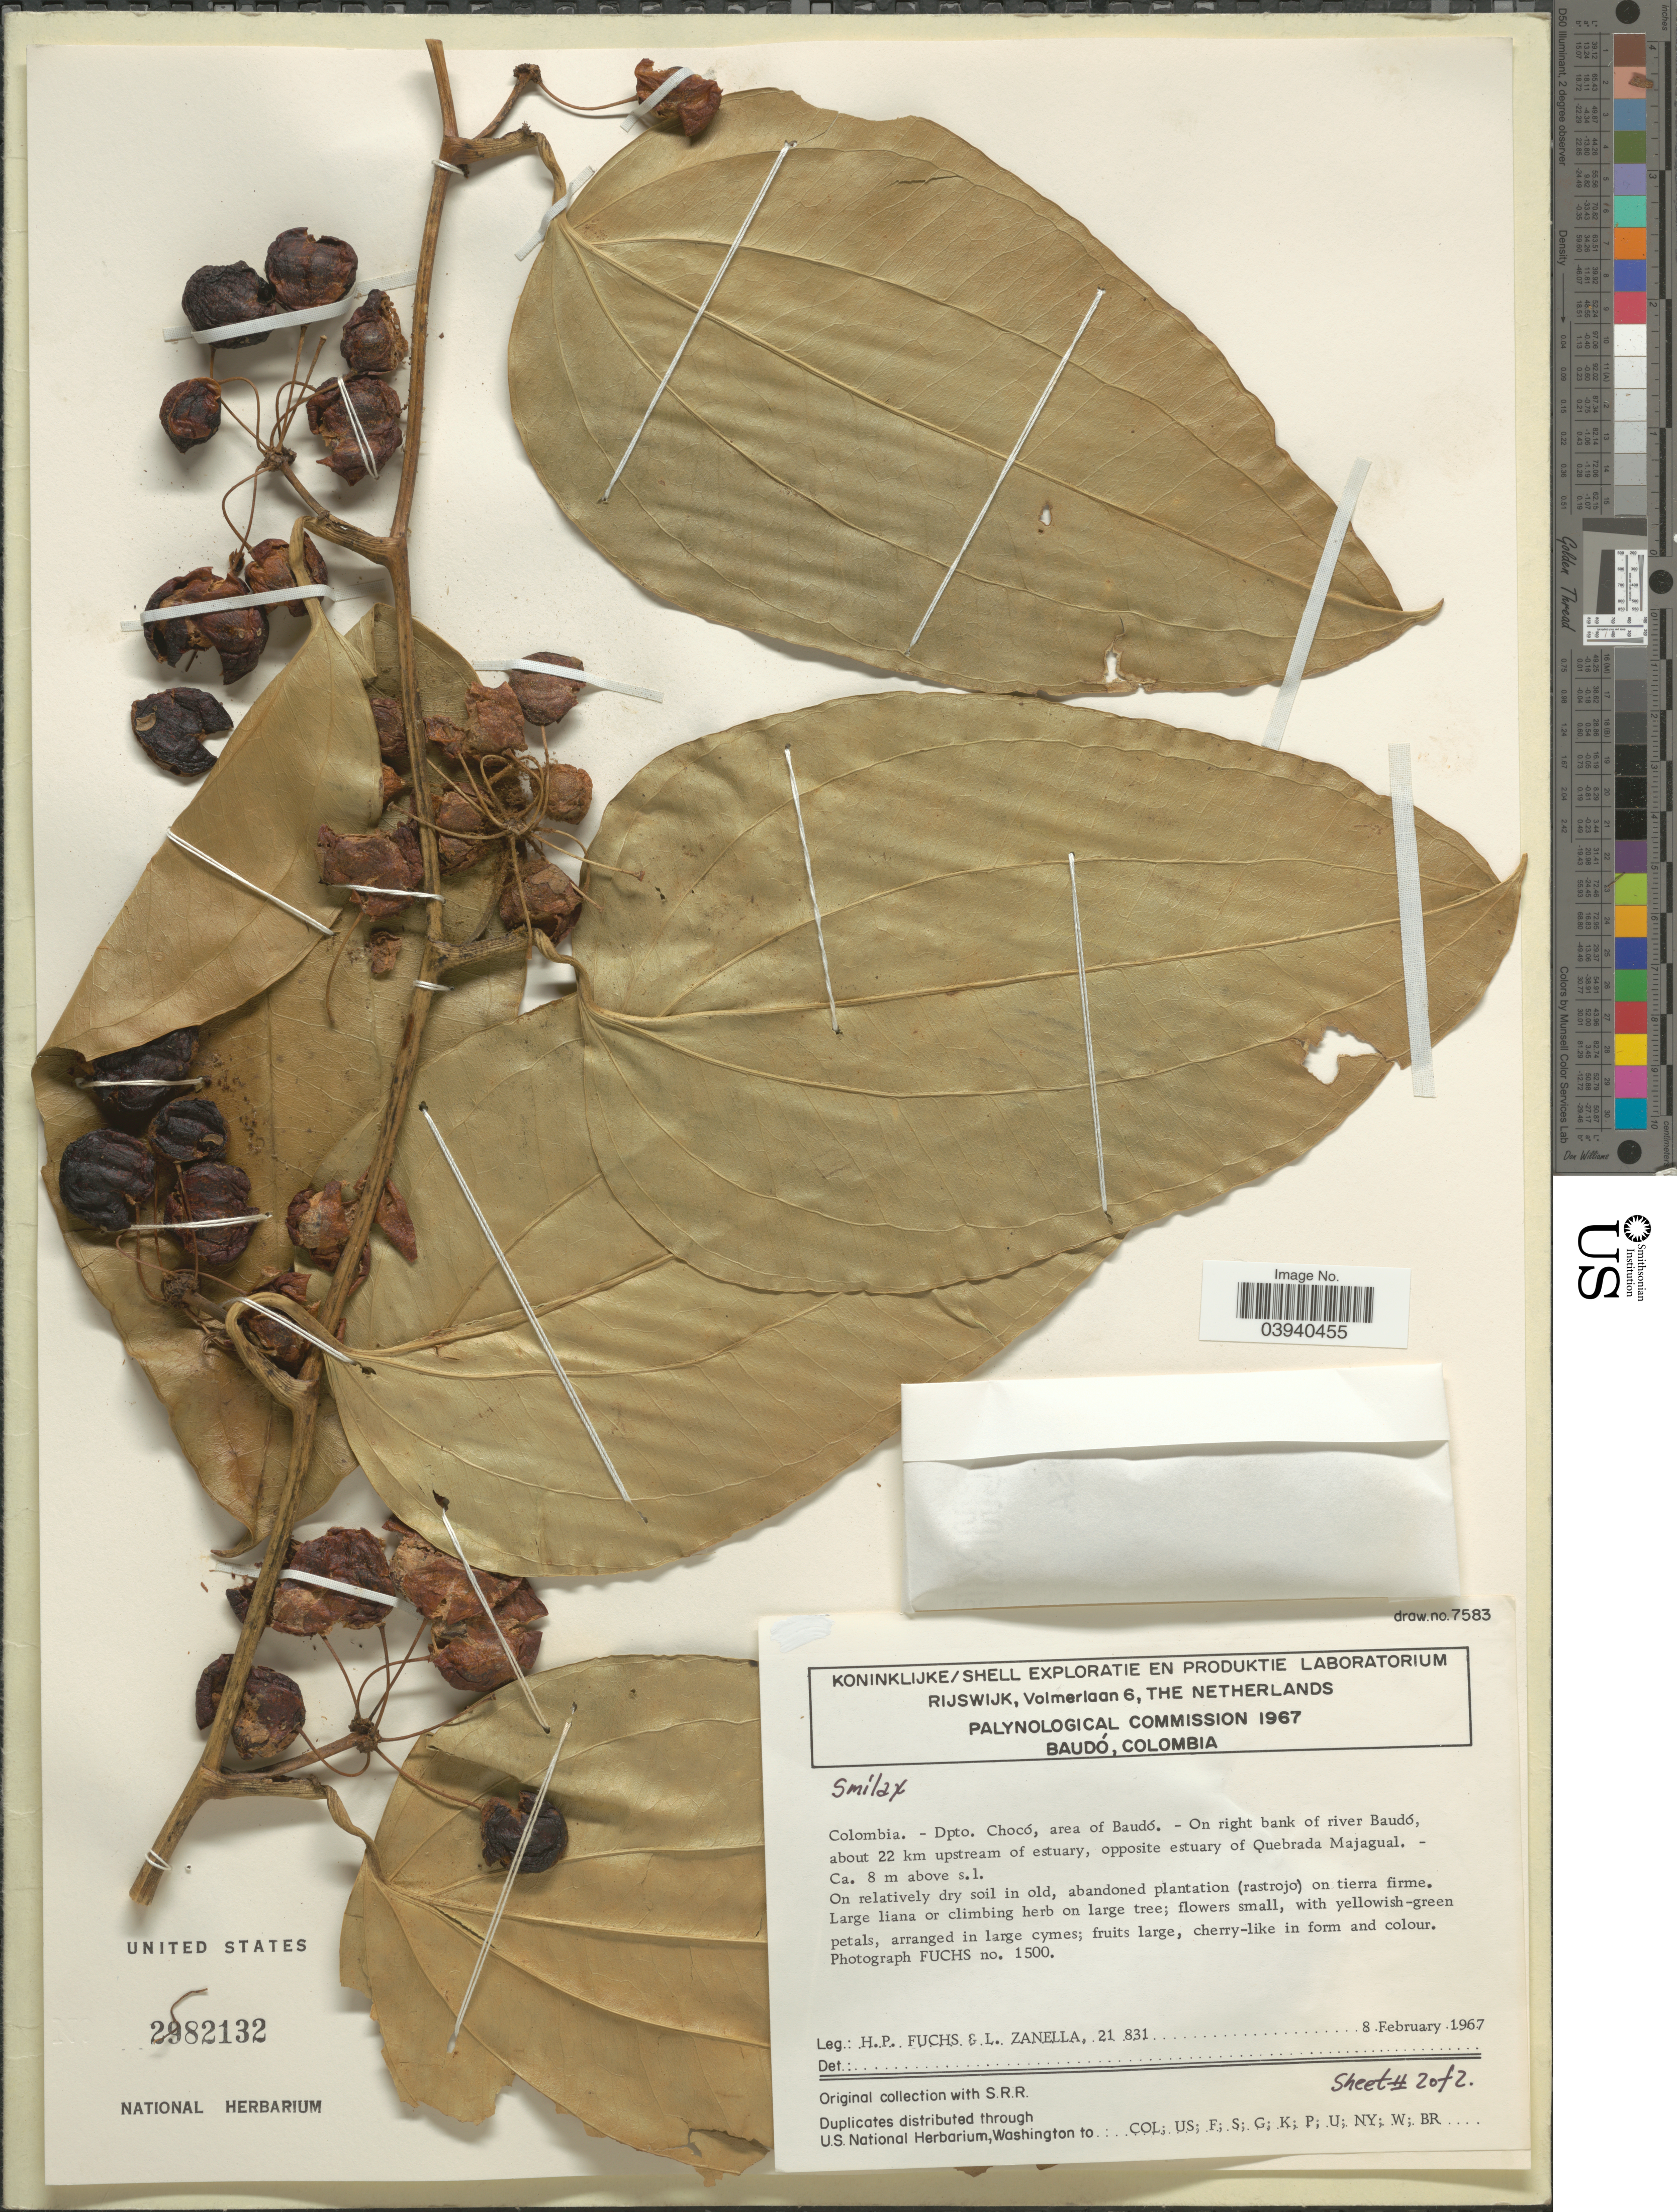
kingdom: Plantae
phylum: Tracheophyta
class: Liliopsida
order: Liliales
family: Smilacaceae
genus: Smilax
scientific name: Smilax sp.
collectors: H. P. Fuchs & L. Zanella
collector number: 21831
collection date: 1967-02-08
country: Colombia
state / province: Chocó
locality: Dpto. Chocó, area of Baudó. - On right bank of river Baudó, about 22 km upstream of estuary, opposite estuary of Quebrada Majagual.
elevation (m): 8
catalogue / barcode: US 2982132